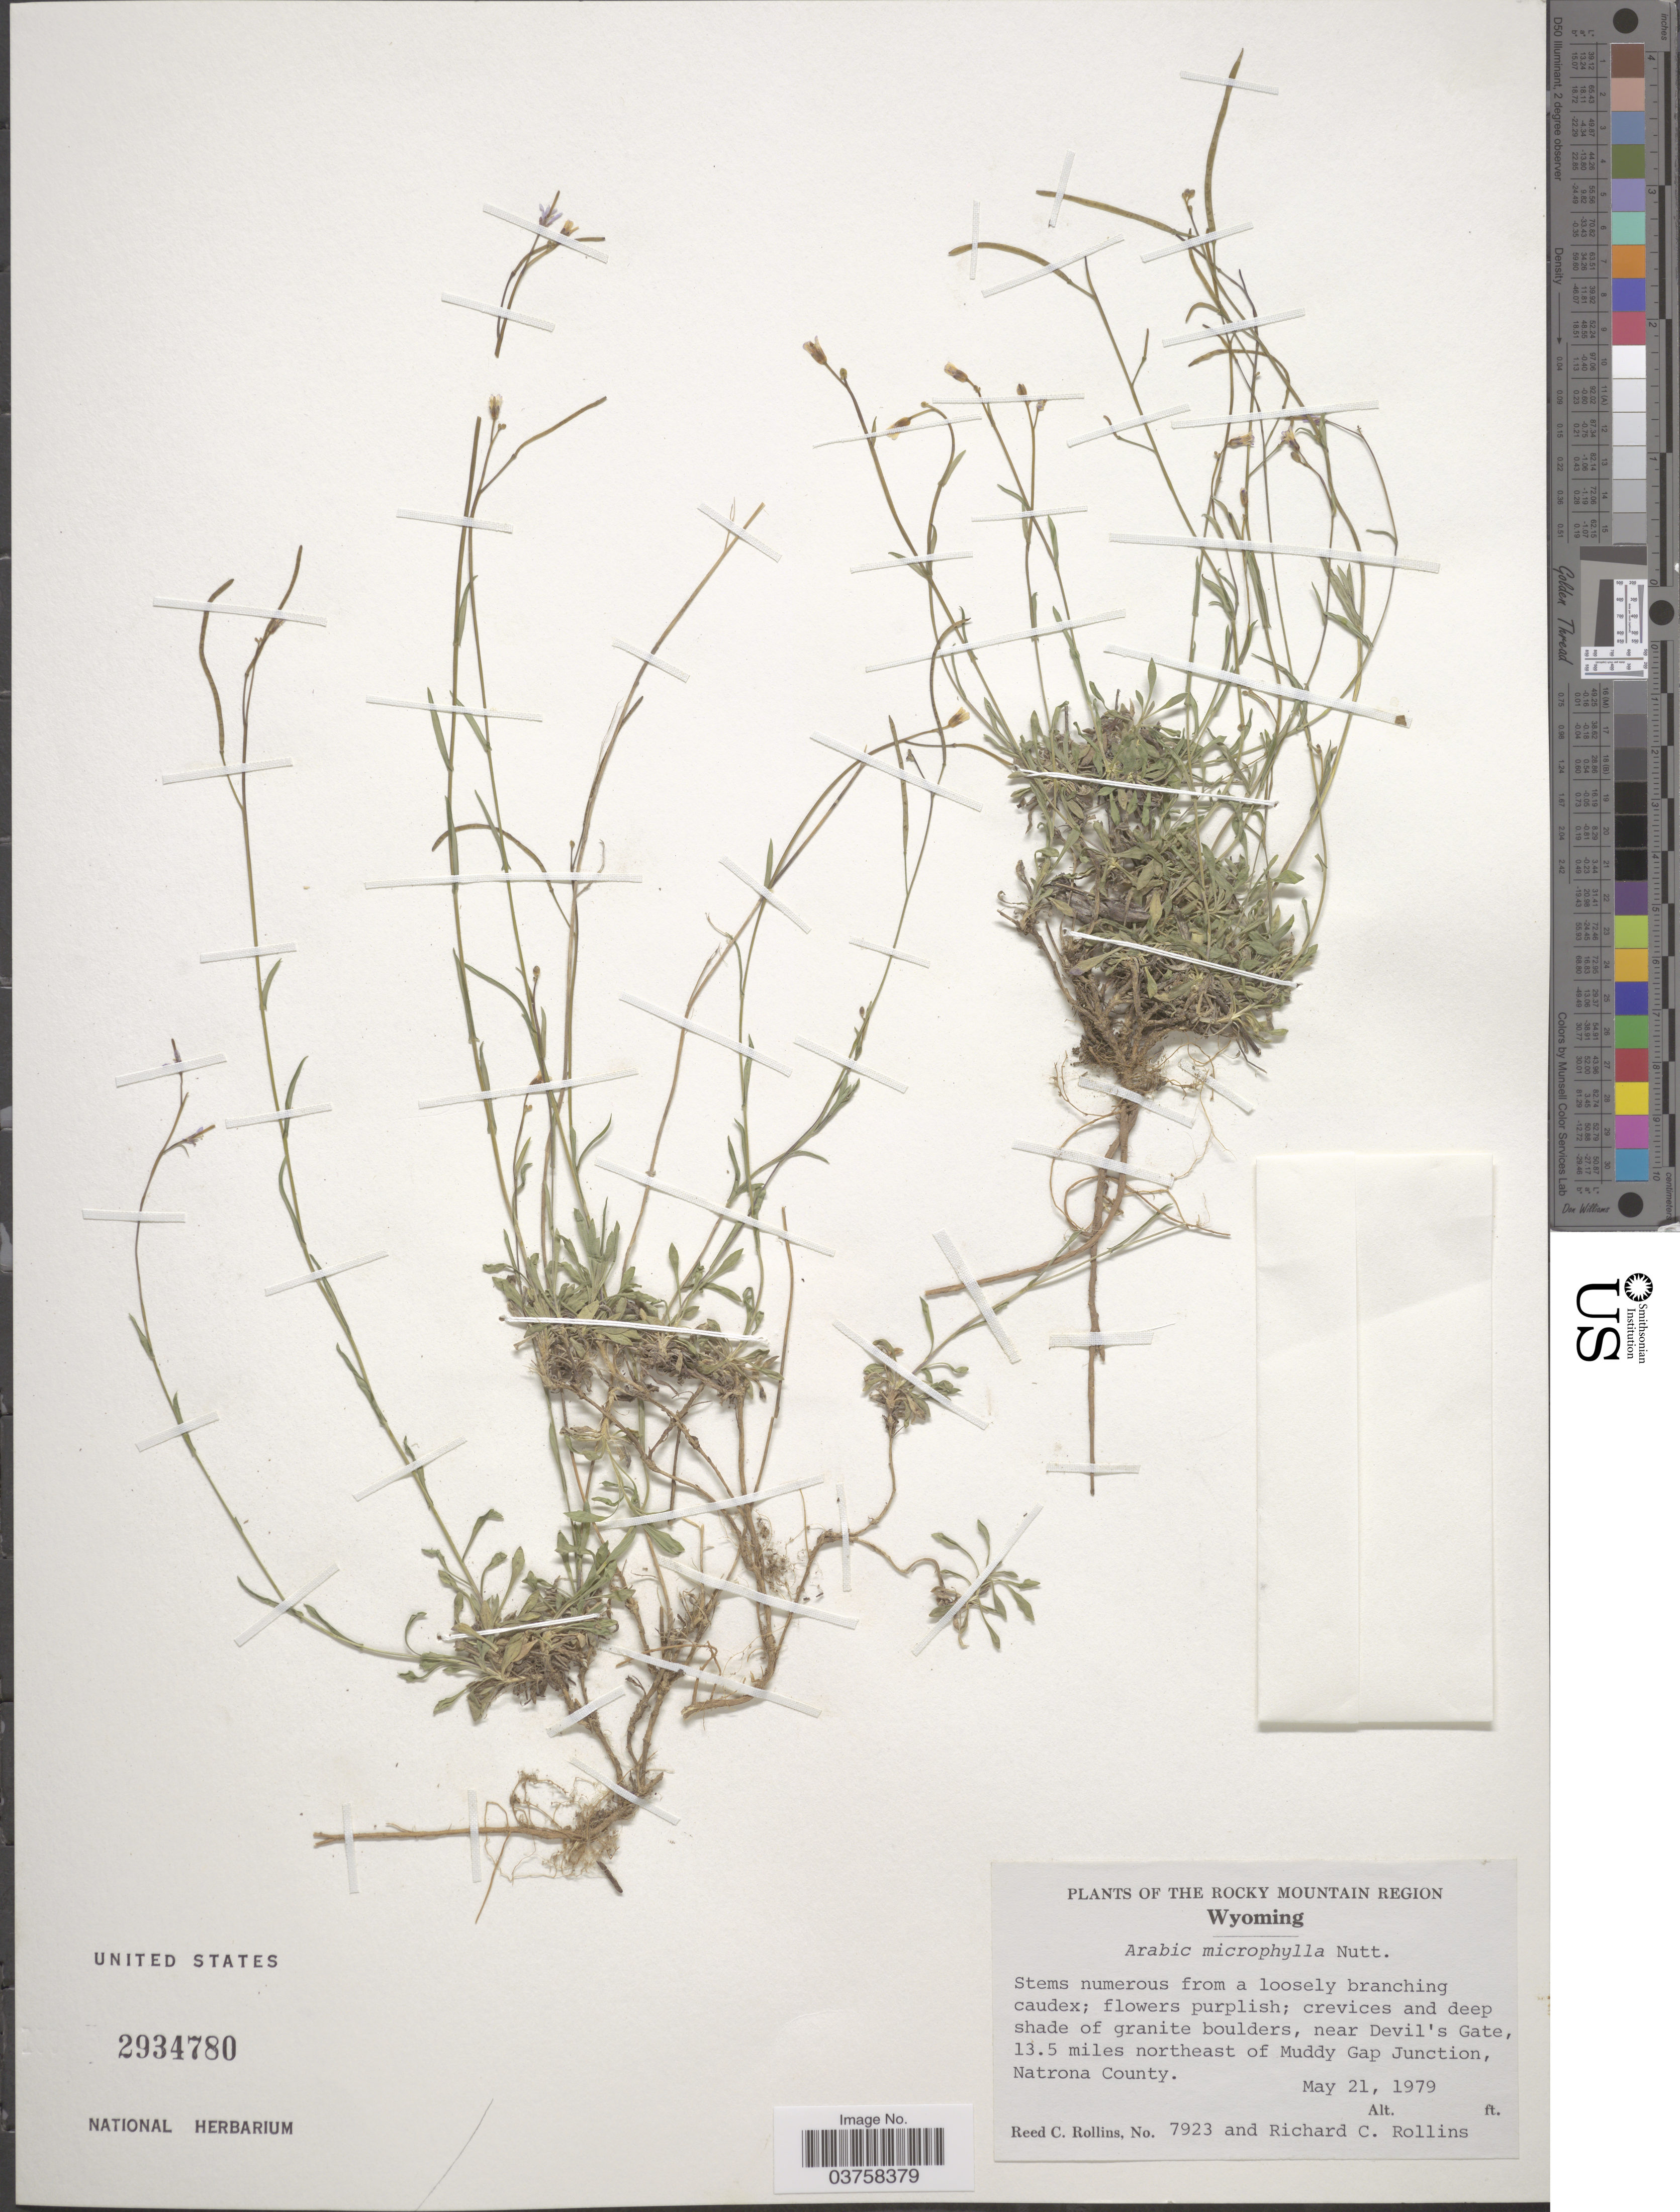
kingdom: Plantae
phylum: Tracheophyta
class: Magnoliopsida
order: Brassicales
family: Brassicaceae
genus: Arabis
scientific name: Arabis microphylla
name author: Nutt.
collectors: R. C. Rollins & R. C. Rollins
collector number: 7923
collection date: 1979-05-21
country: United States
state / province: Wyoming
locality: The Rocky Mountain Region. Near Devil's Gate, 13.5 miles northeast of Muddy Gap Junction, Natrona County.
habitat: crevices and deep shade of granite boulders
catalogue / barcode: US 2934780